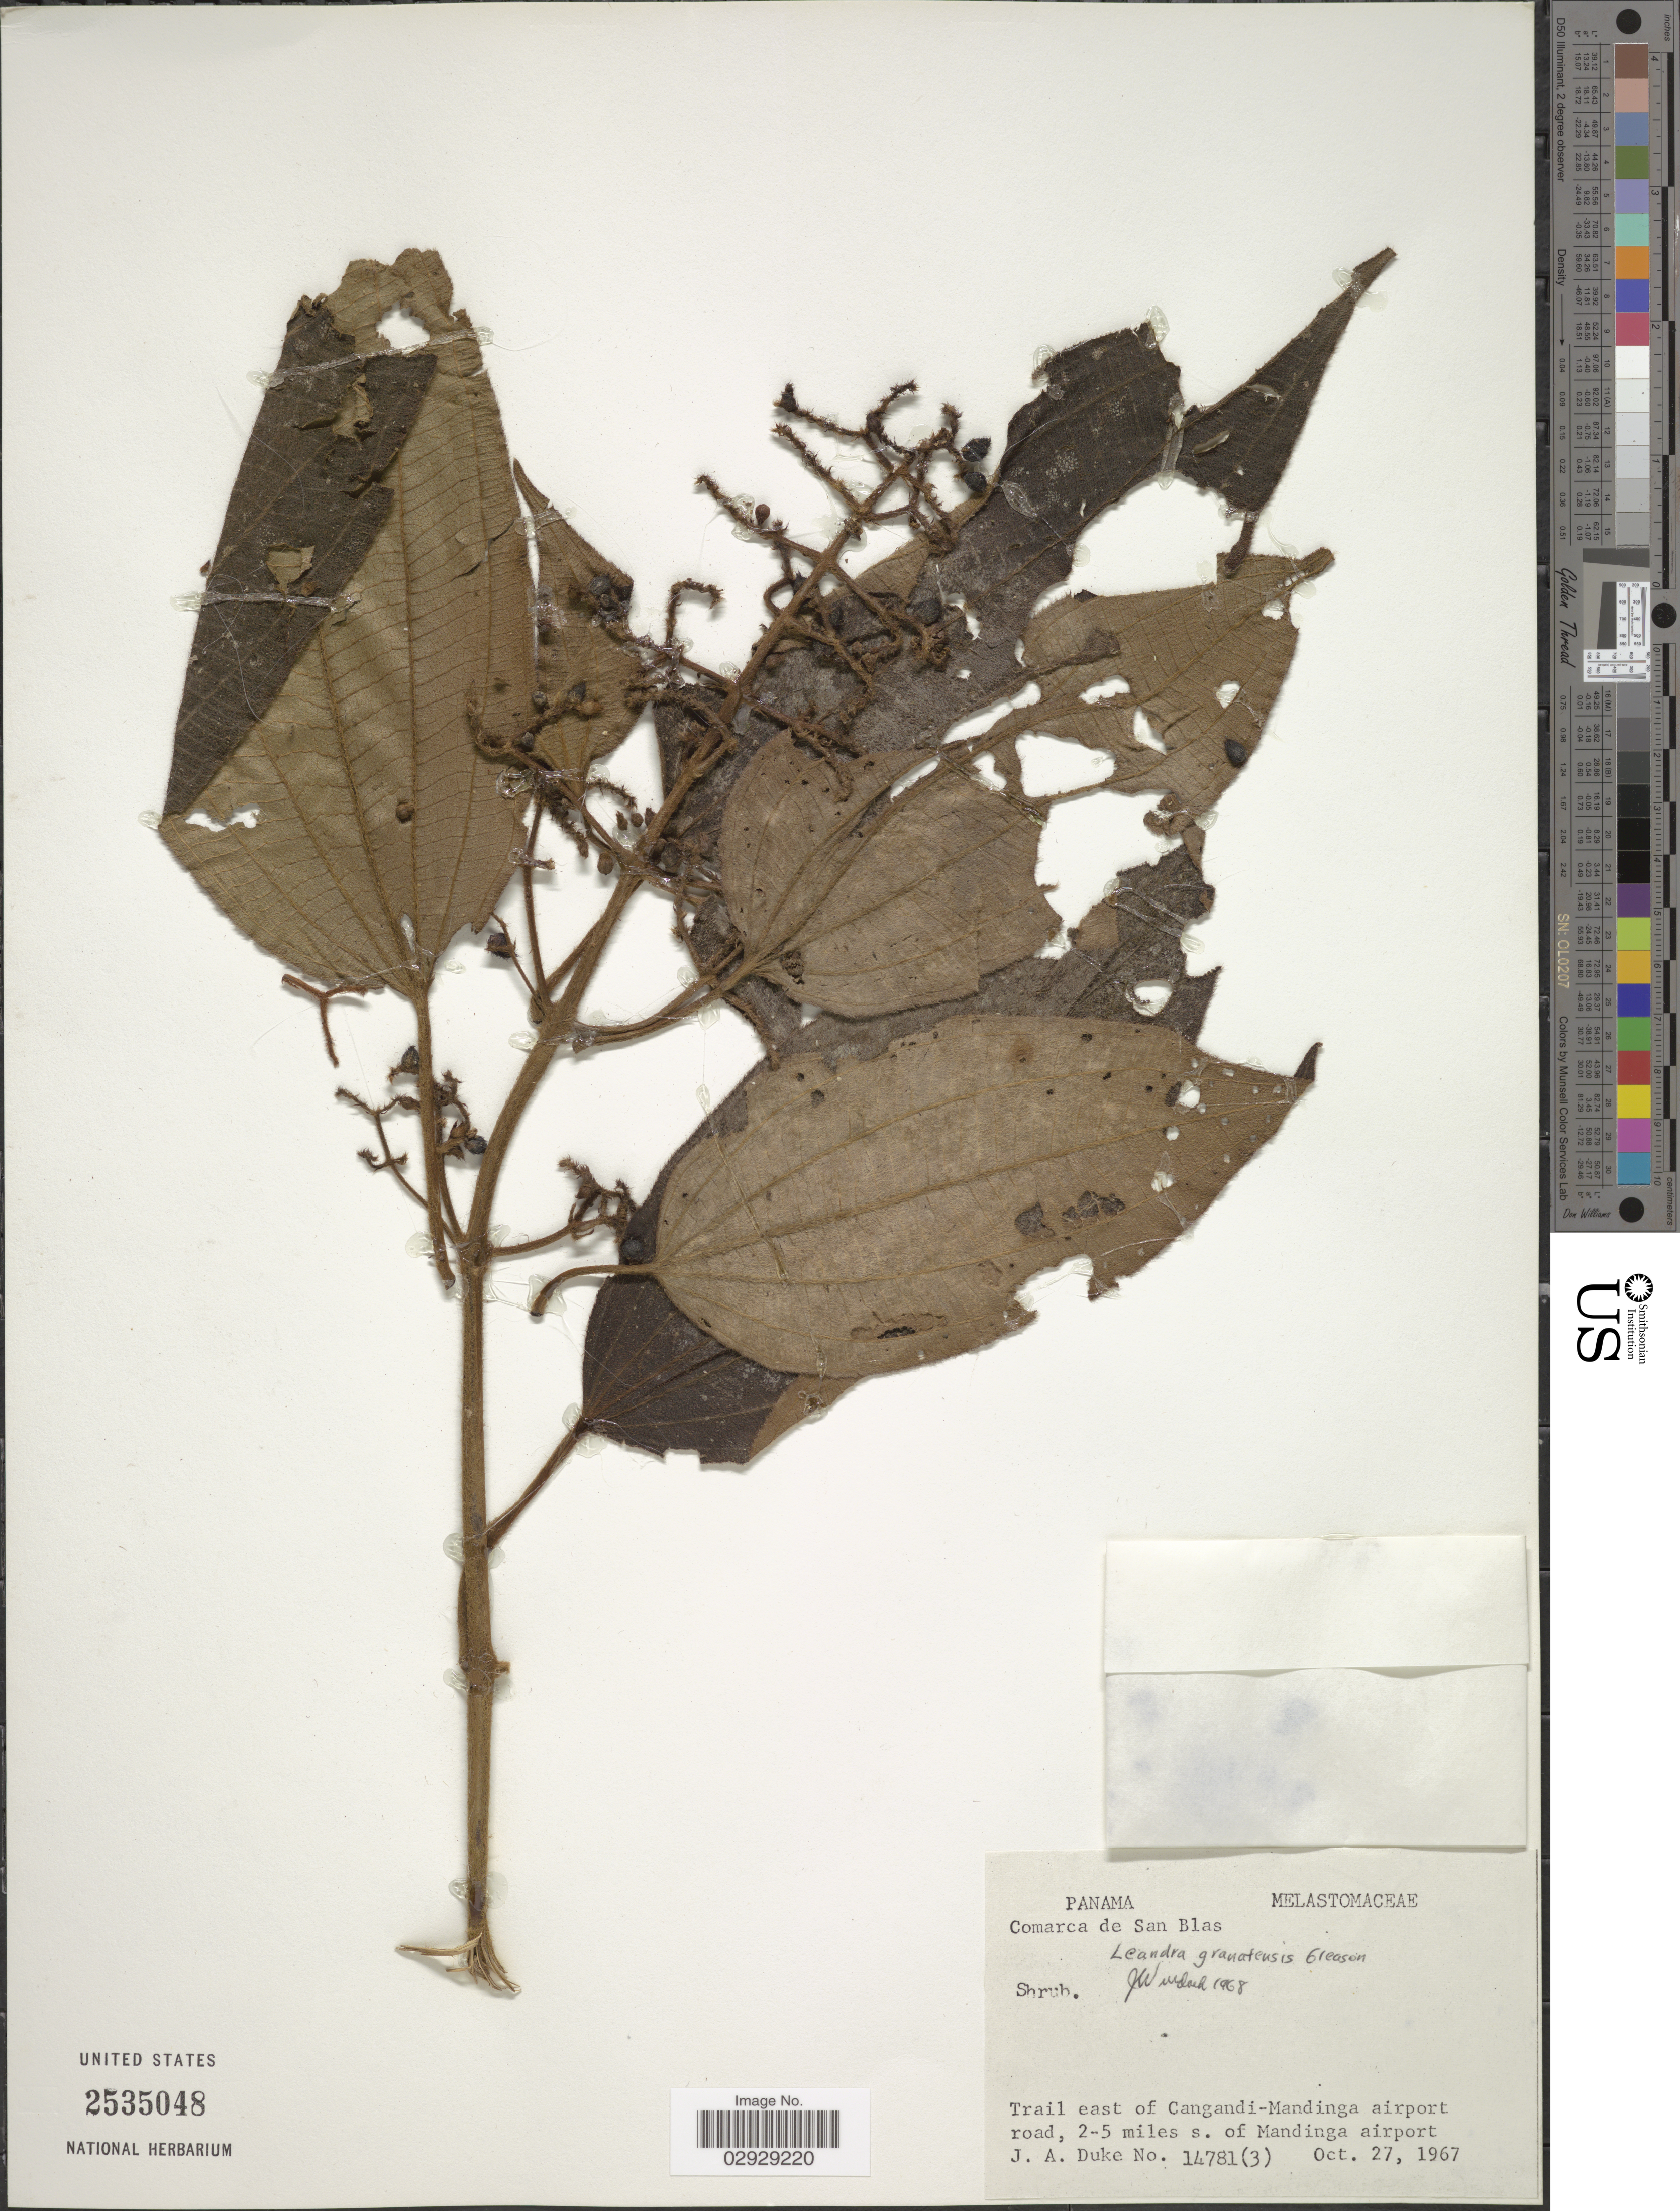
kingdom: Plantae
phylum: Tracheophyta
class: Magnoliopsida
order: Myrtales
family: Melastomataceae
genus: Leandra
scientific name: Leandra granatensis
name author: Gleason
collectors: J. A. Duke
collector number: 14781 (3)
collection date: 1967-10-27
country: Panama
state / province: Kuna Yala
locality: Comarca de San Blas. Trail east of Cangandi-Mandinga airport road, 2-5 miles s. of Mandinga airport.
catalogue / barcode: US 2535048